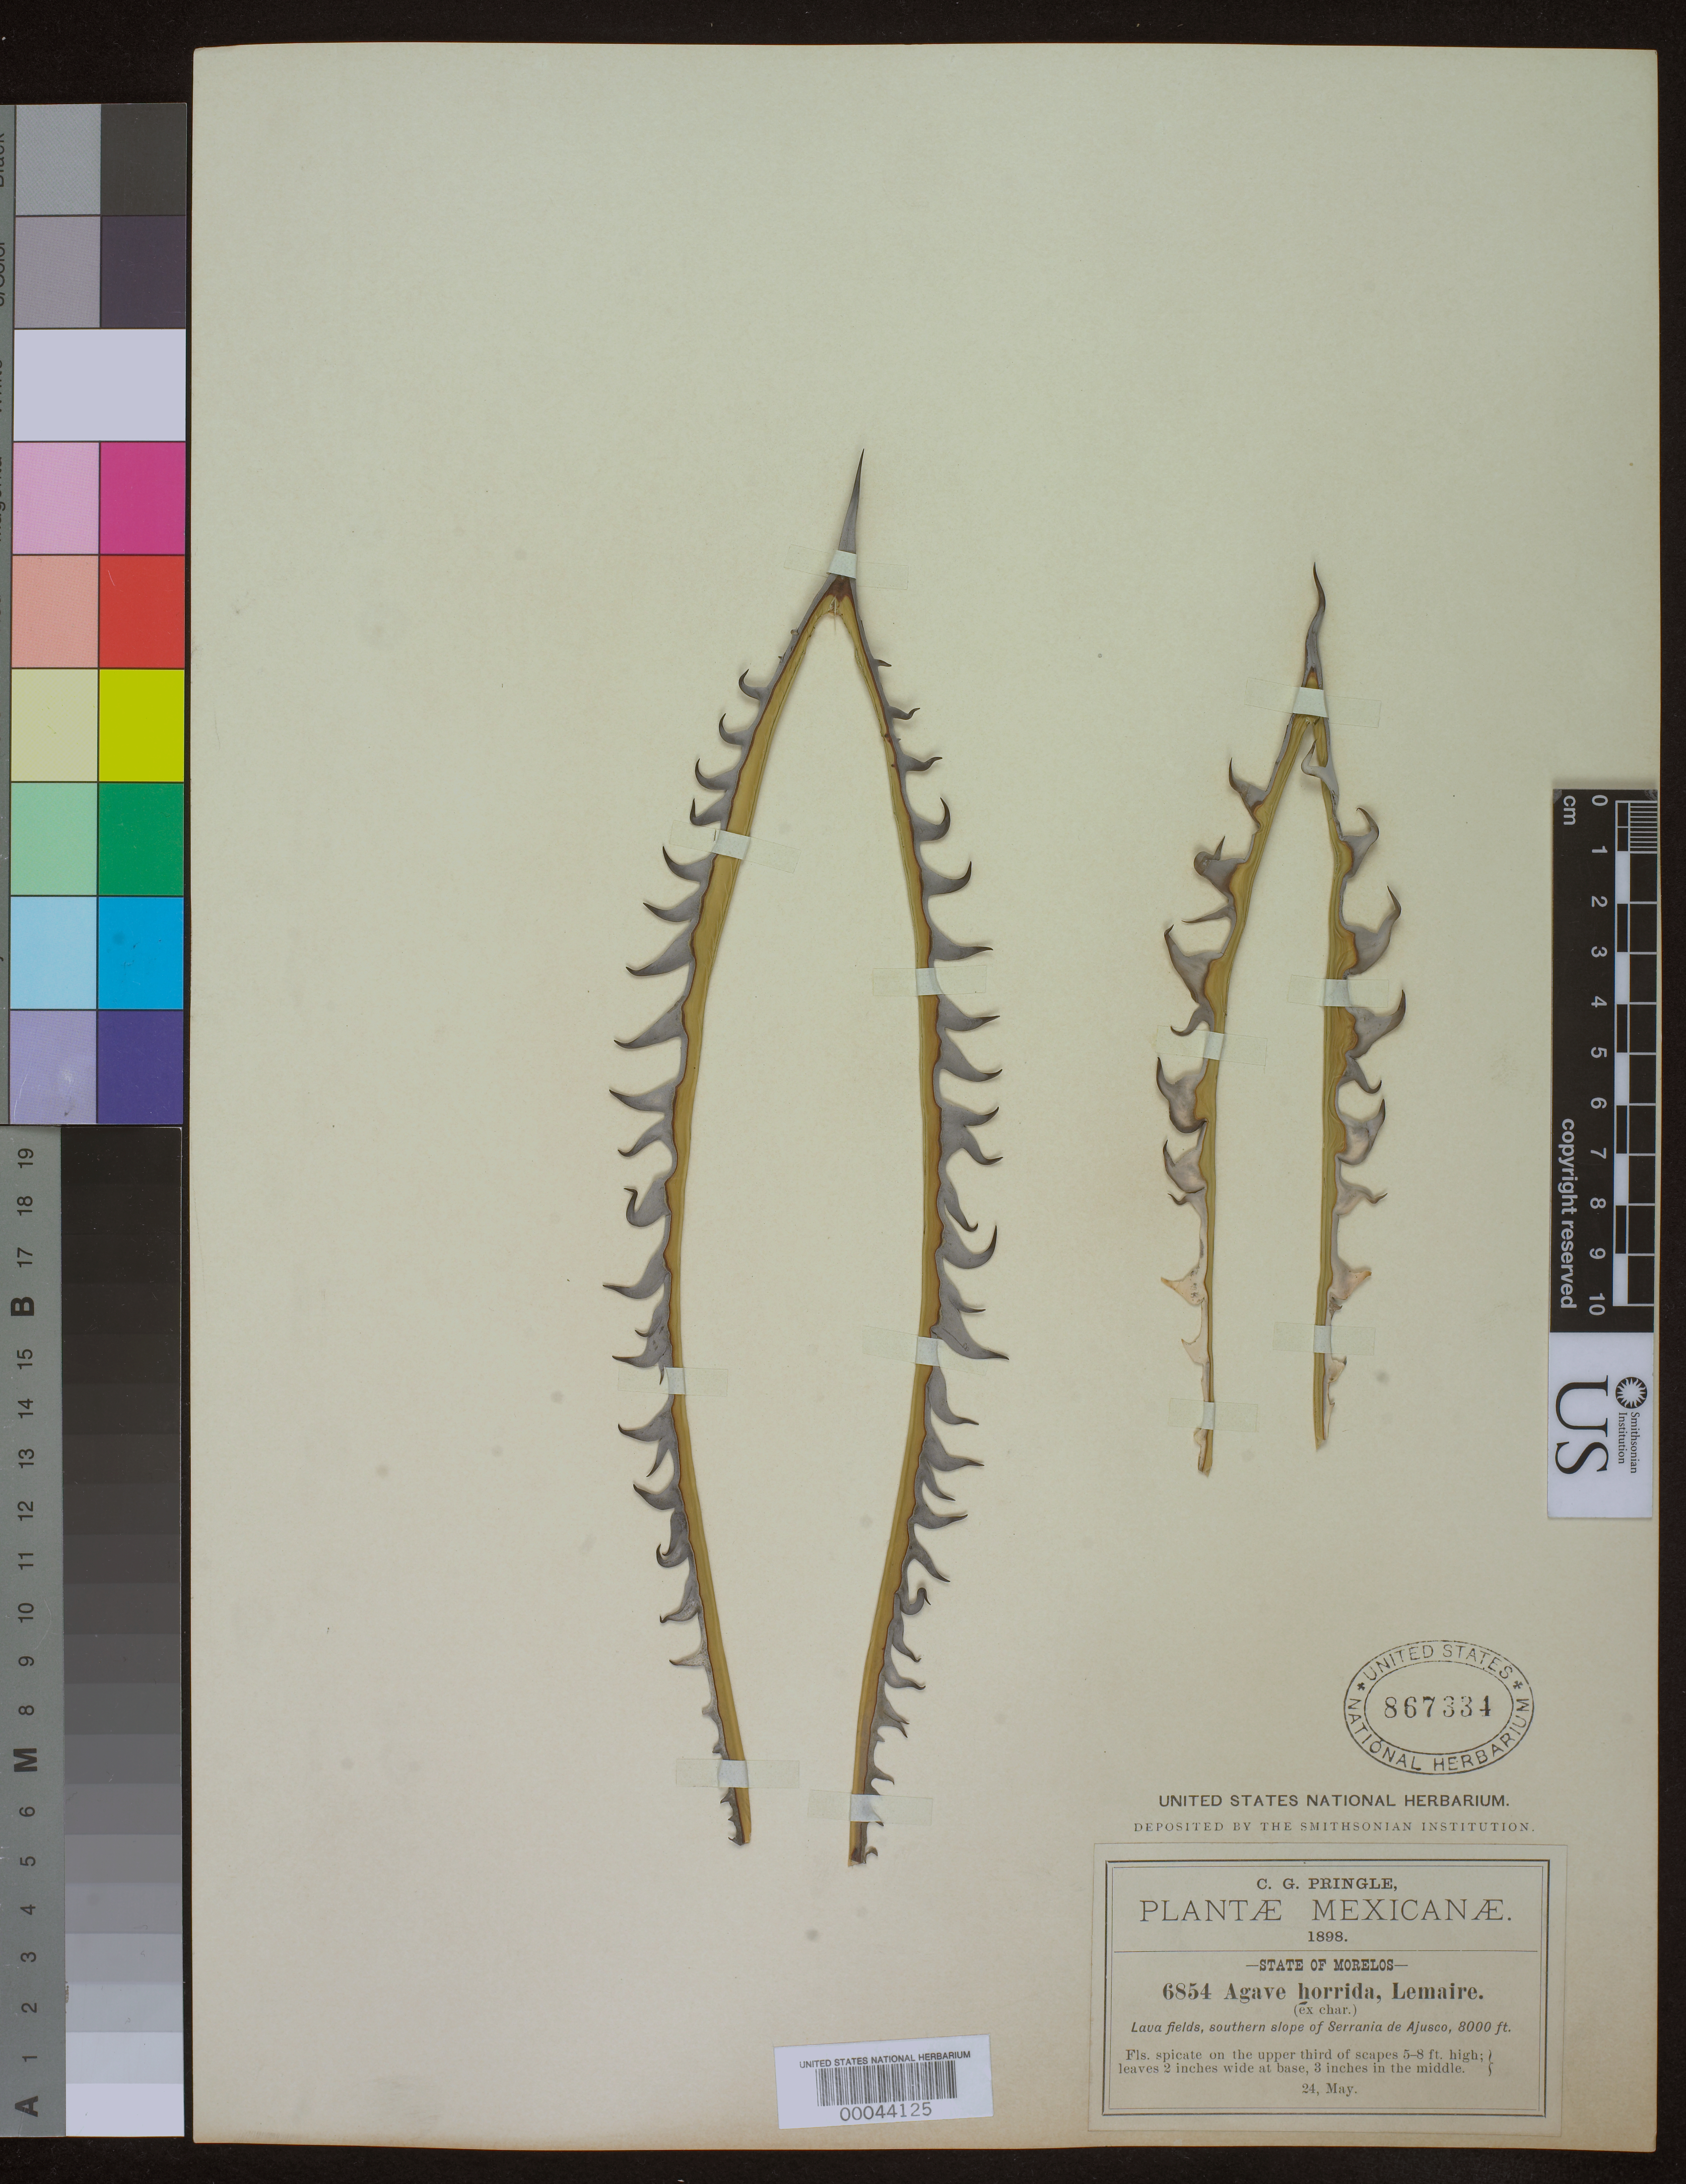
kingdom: Plantae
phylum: Tracheophyta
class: Liliopsida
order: Asparagales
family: Asparagaceae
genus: Agave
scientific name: Agave horrida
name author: Lem. ex Jacobi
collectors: C. G. Pringle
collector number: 6854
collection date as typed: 24 May 1898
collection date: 1898-05-24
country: Mexico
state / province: Morelos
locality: Southern slope of serrania de Ajusco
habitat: Lava fields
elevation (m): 2438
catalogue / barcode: US 867334